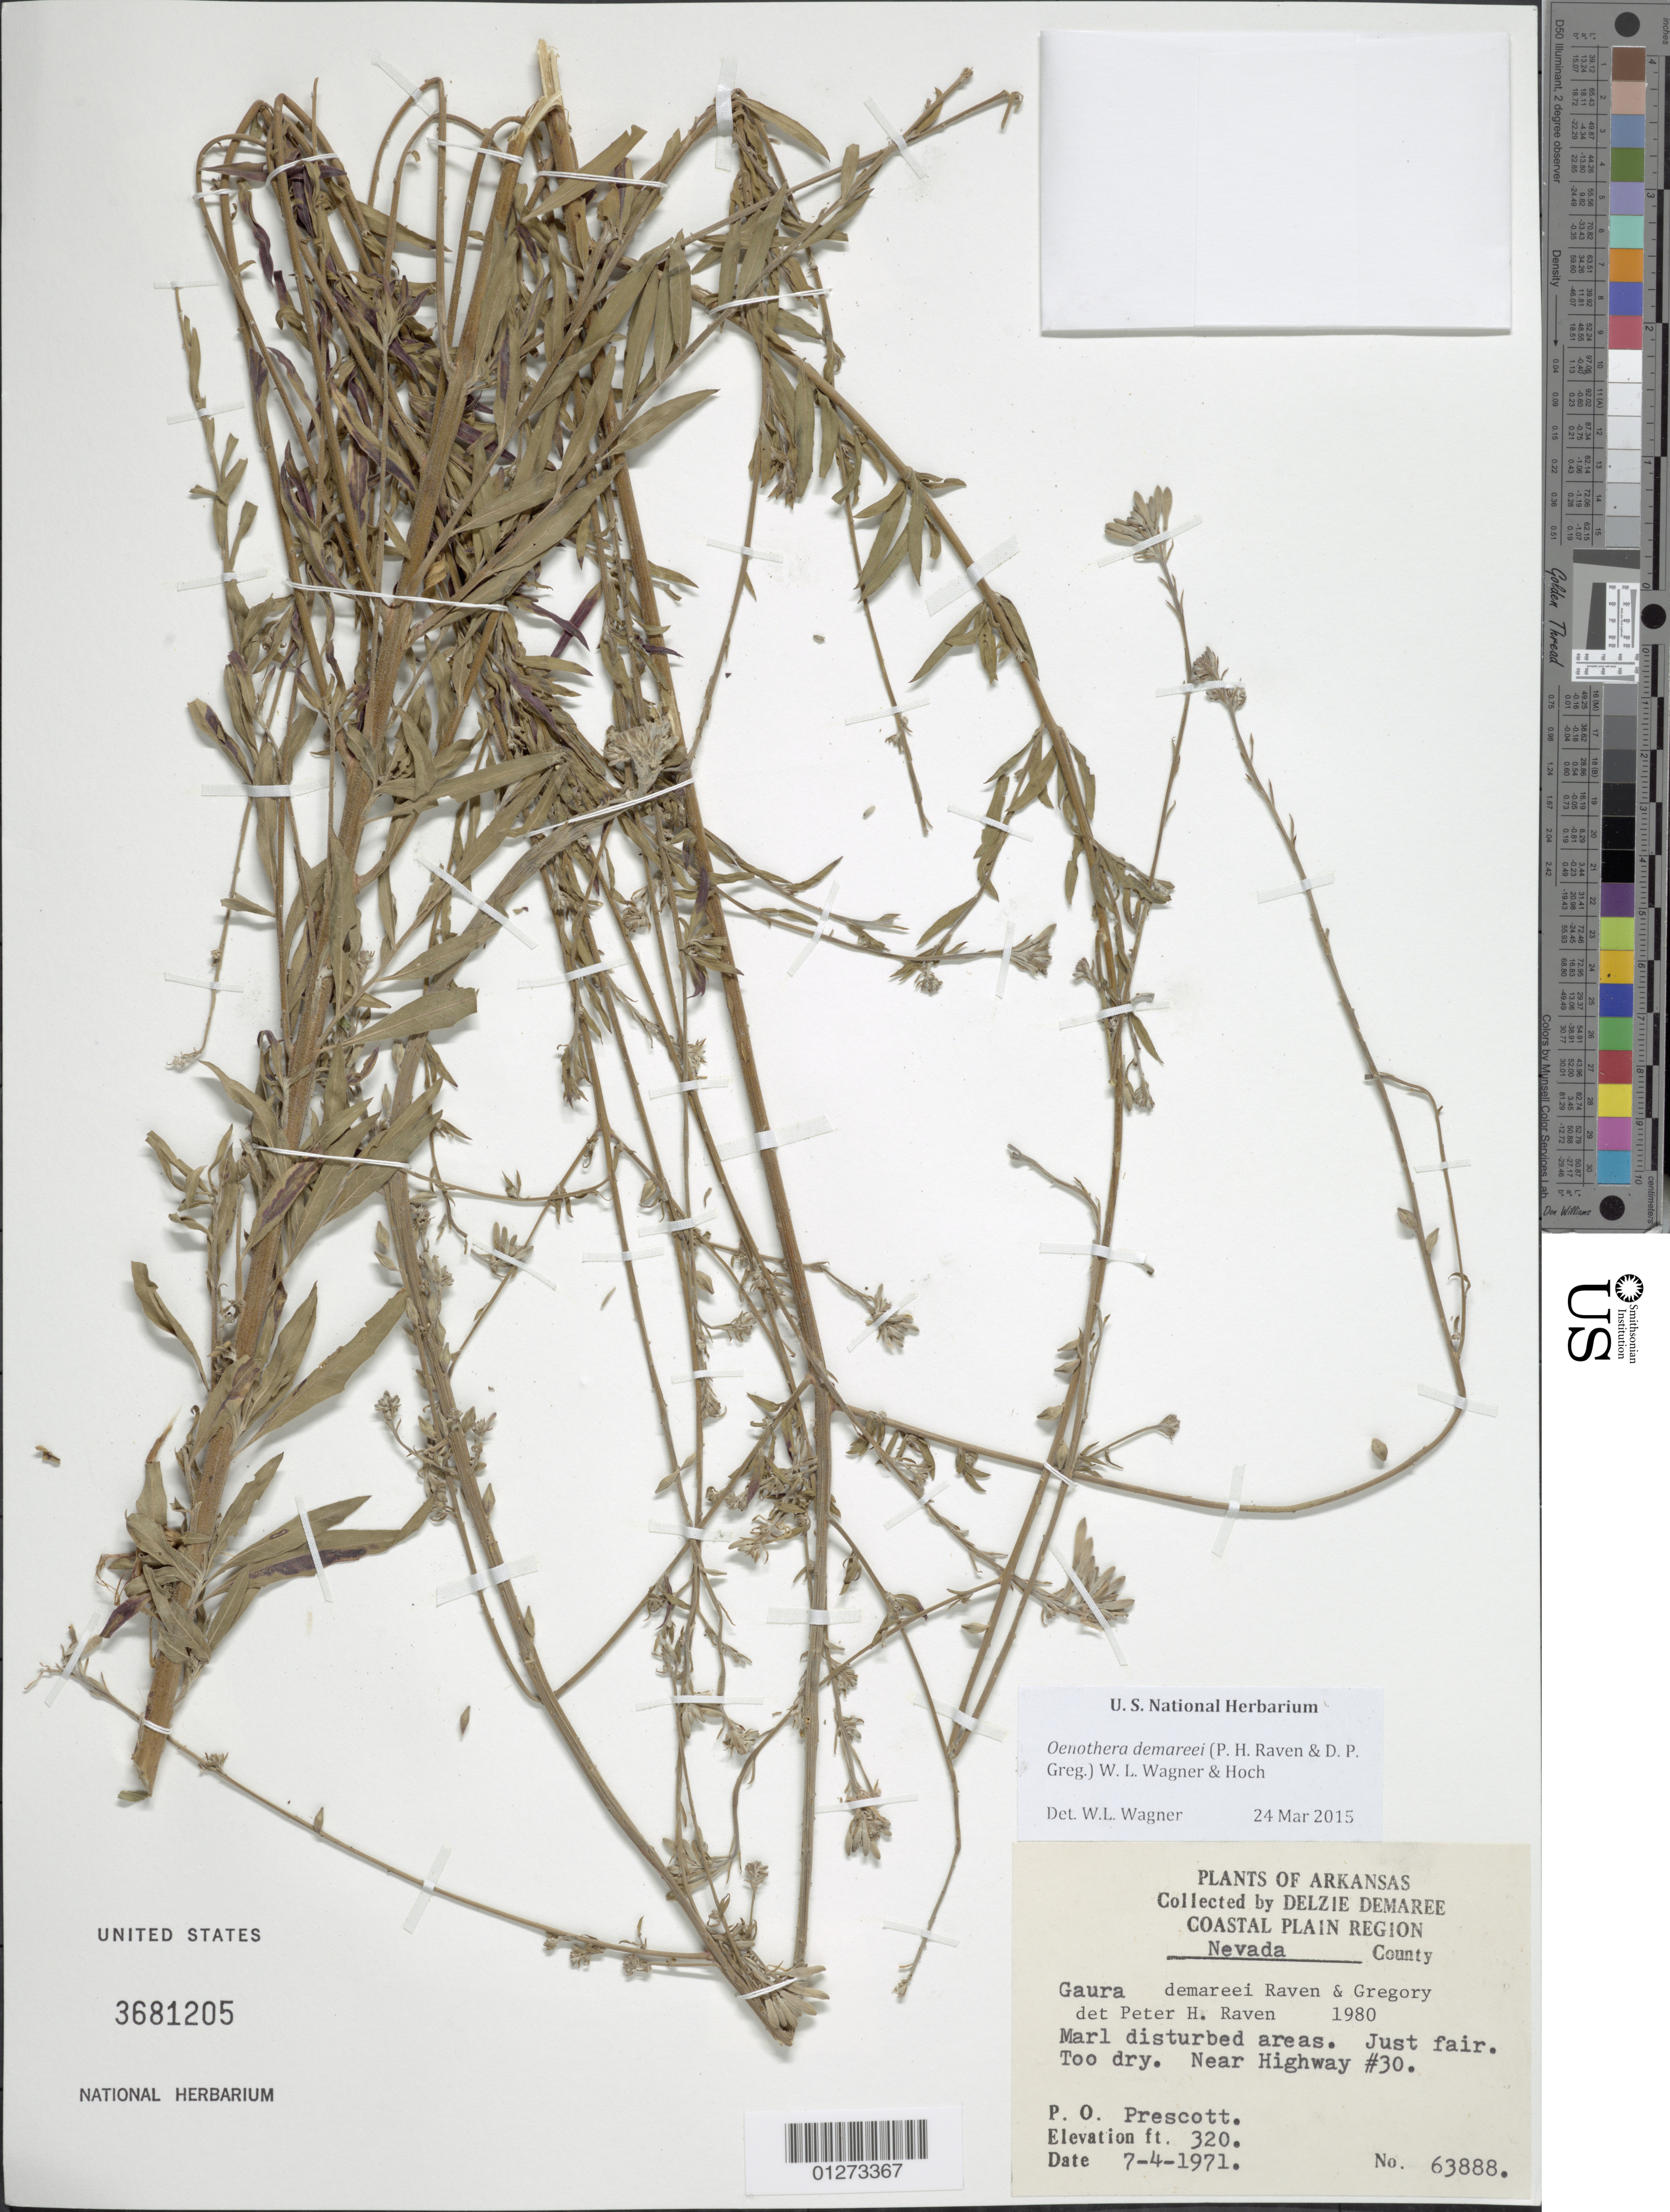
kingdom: Plantae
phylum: Tracheophyta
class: Magnoliopsida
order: Myrtales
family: Onagraceae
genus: Oenothera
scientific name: Oenothera demareei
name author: (P.H. Raven & D.P. Greg.) W.L. Wagner & Hoch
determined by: Wagner, W. L., (BOT), Smithsonian Institution - National Museum of Natural History (UNITED STATES)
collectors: D. Demaree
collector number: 63888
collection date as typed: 7-4-1971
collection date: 1971-07-04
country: United States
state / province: Arkansas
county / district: Nevada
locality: Prescott, Marl disturbed areas near Highway 30.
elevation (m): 98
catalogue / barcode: US 3681205